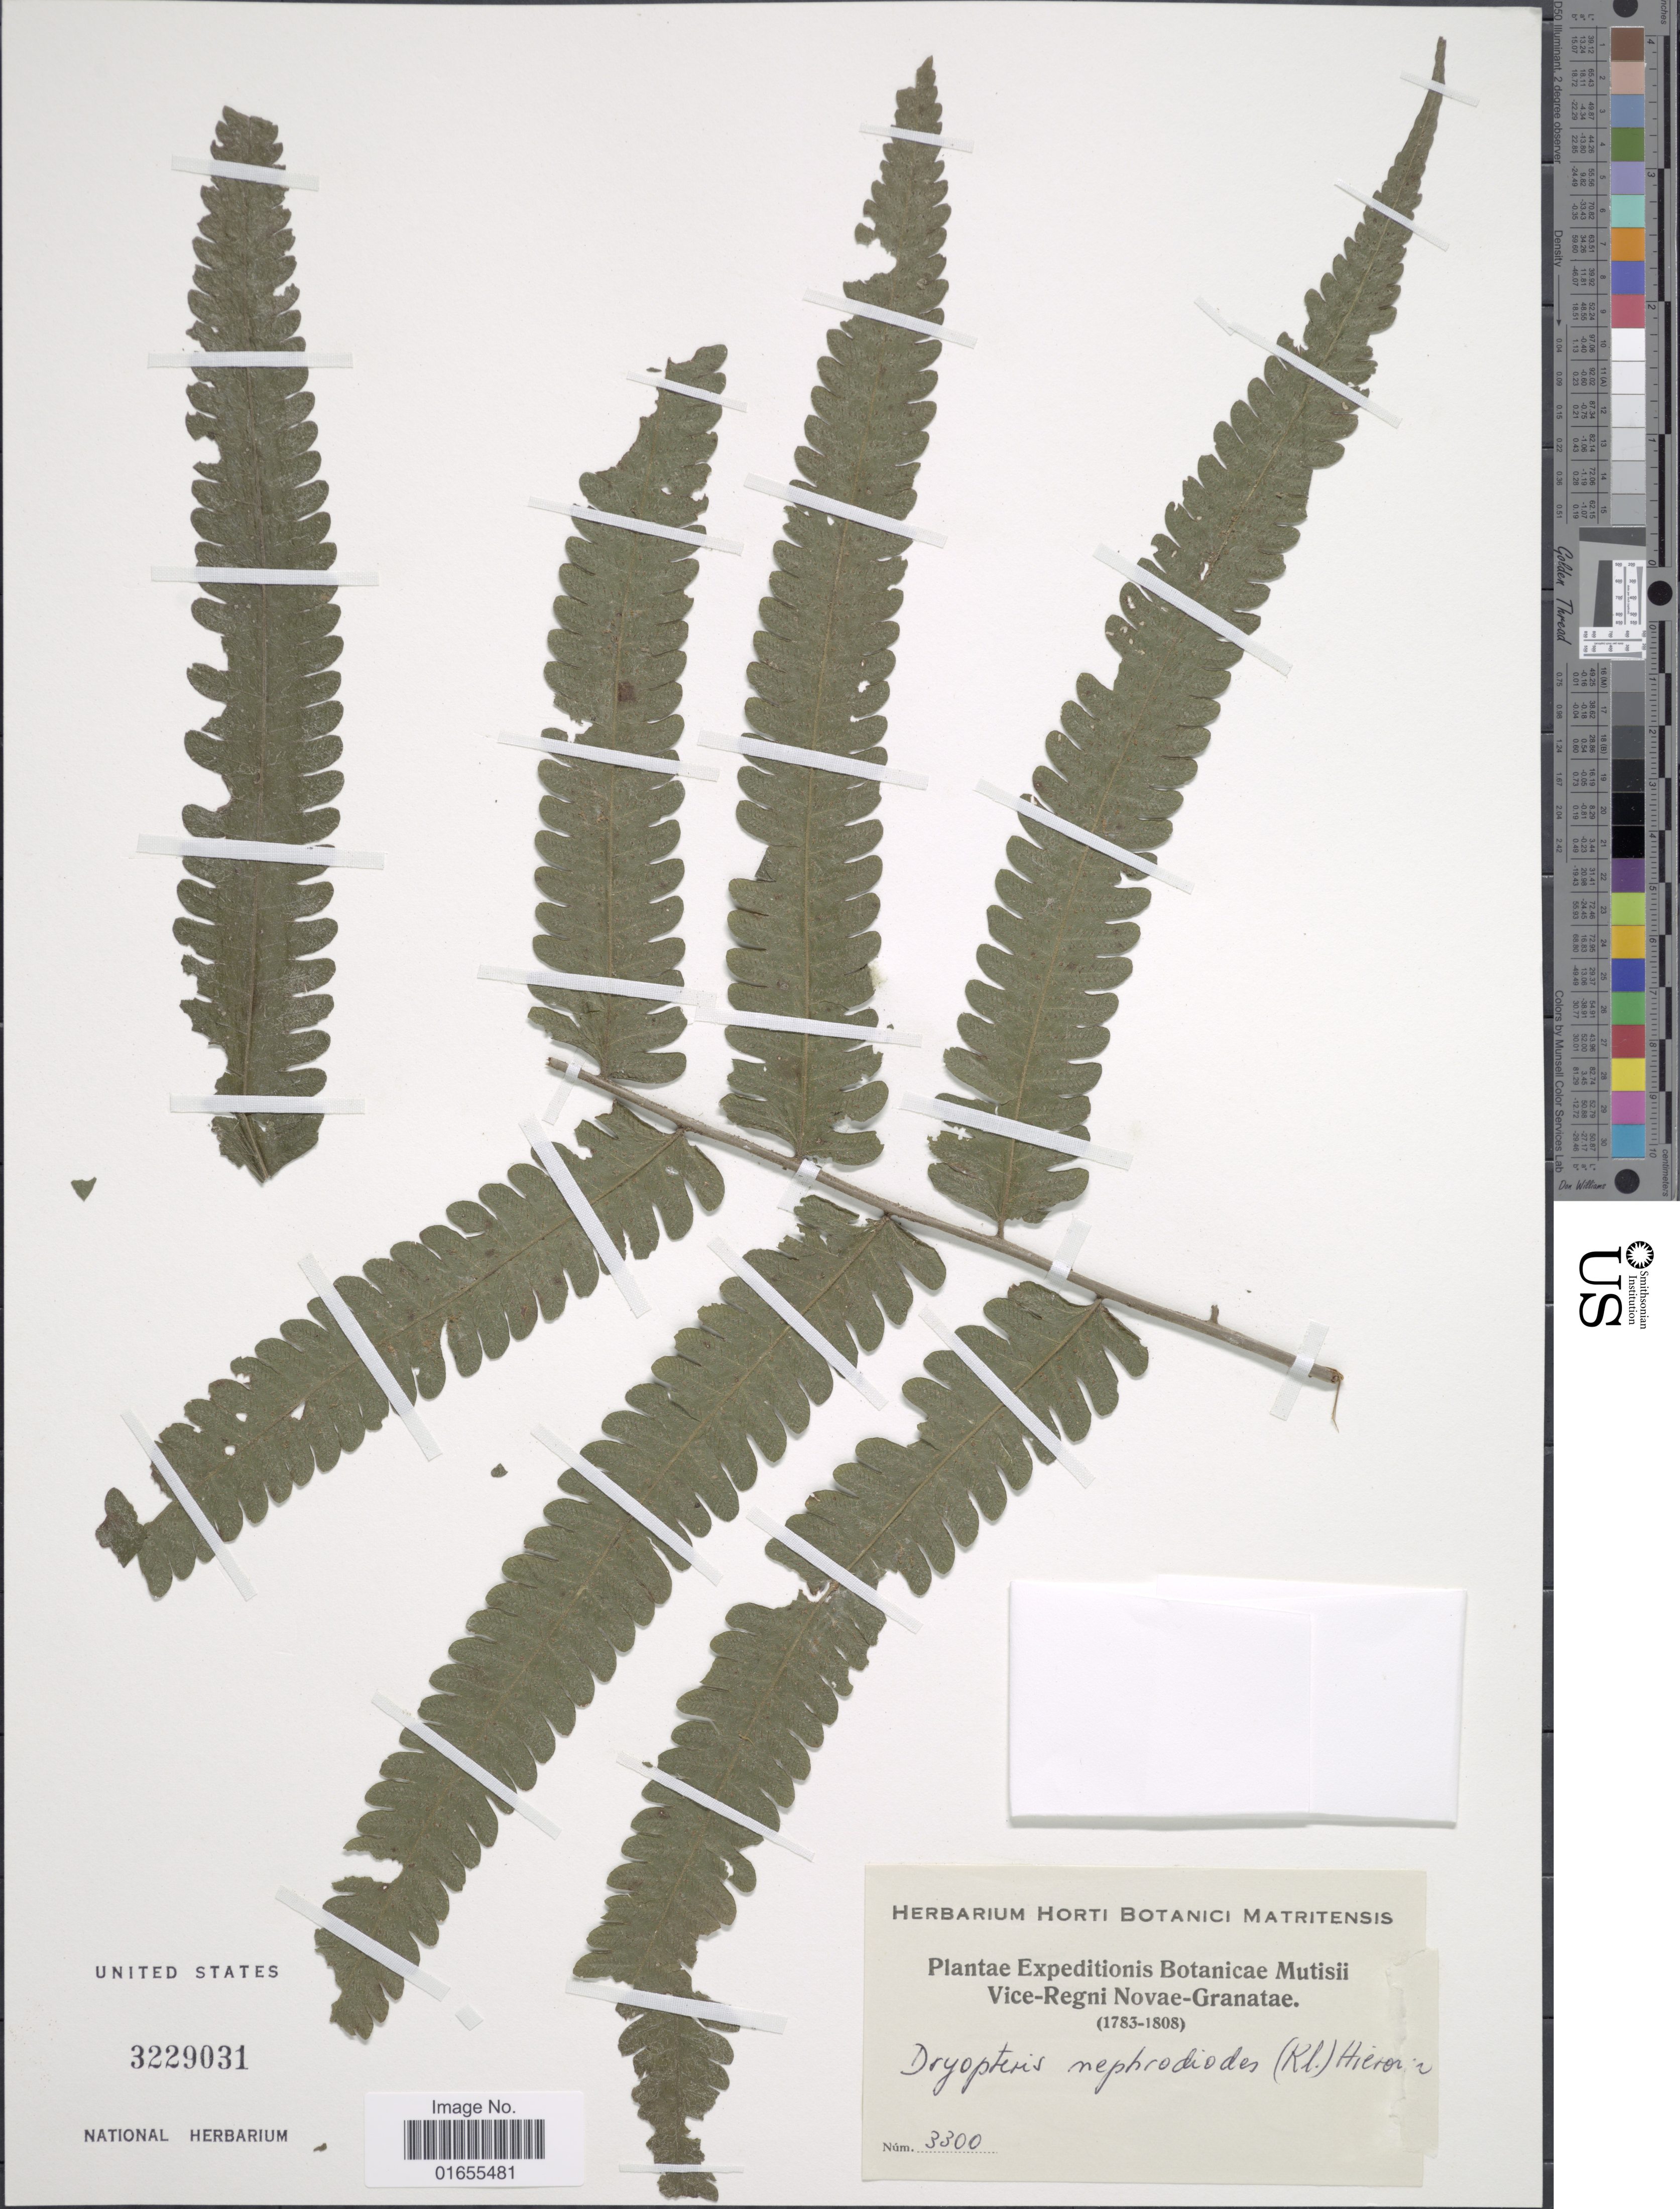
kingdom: Plantae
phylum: Tracheophyta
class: Polypodiopsida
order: Polypodiales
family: Thelypteridaceae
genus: Goniopteris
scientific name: Goniopteris nephrodioides (Klotzsch) comb. nov., ined 2015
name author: (Klotzsch)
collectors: Herbarium Horti Botanici Matritensis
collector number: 3300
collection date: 1783/1808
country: Colombia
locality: Vice - Regni Novae - Granatae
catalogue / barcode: US 3229031